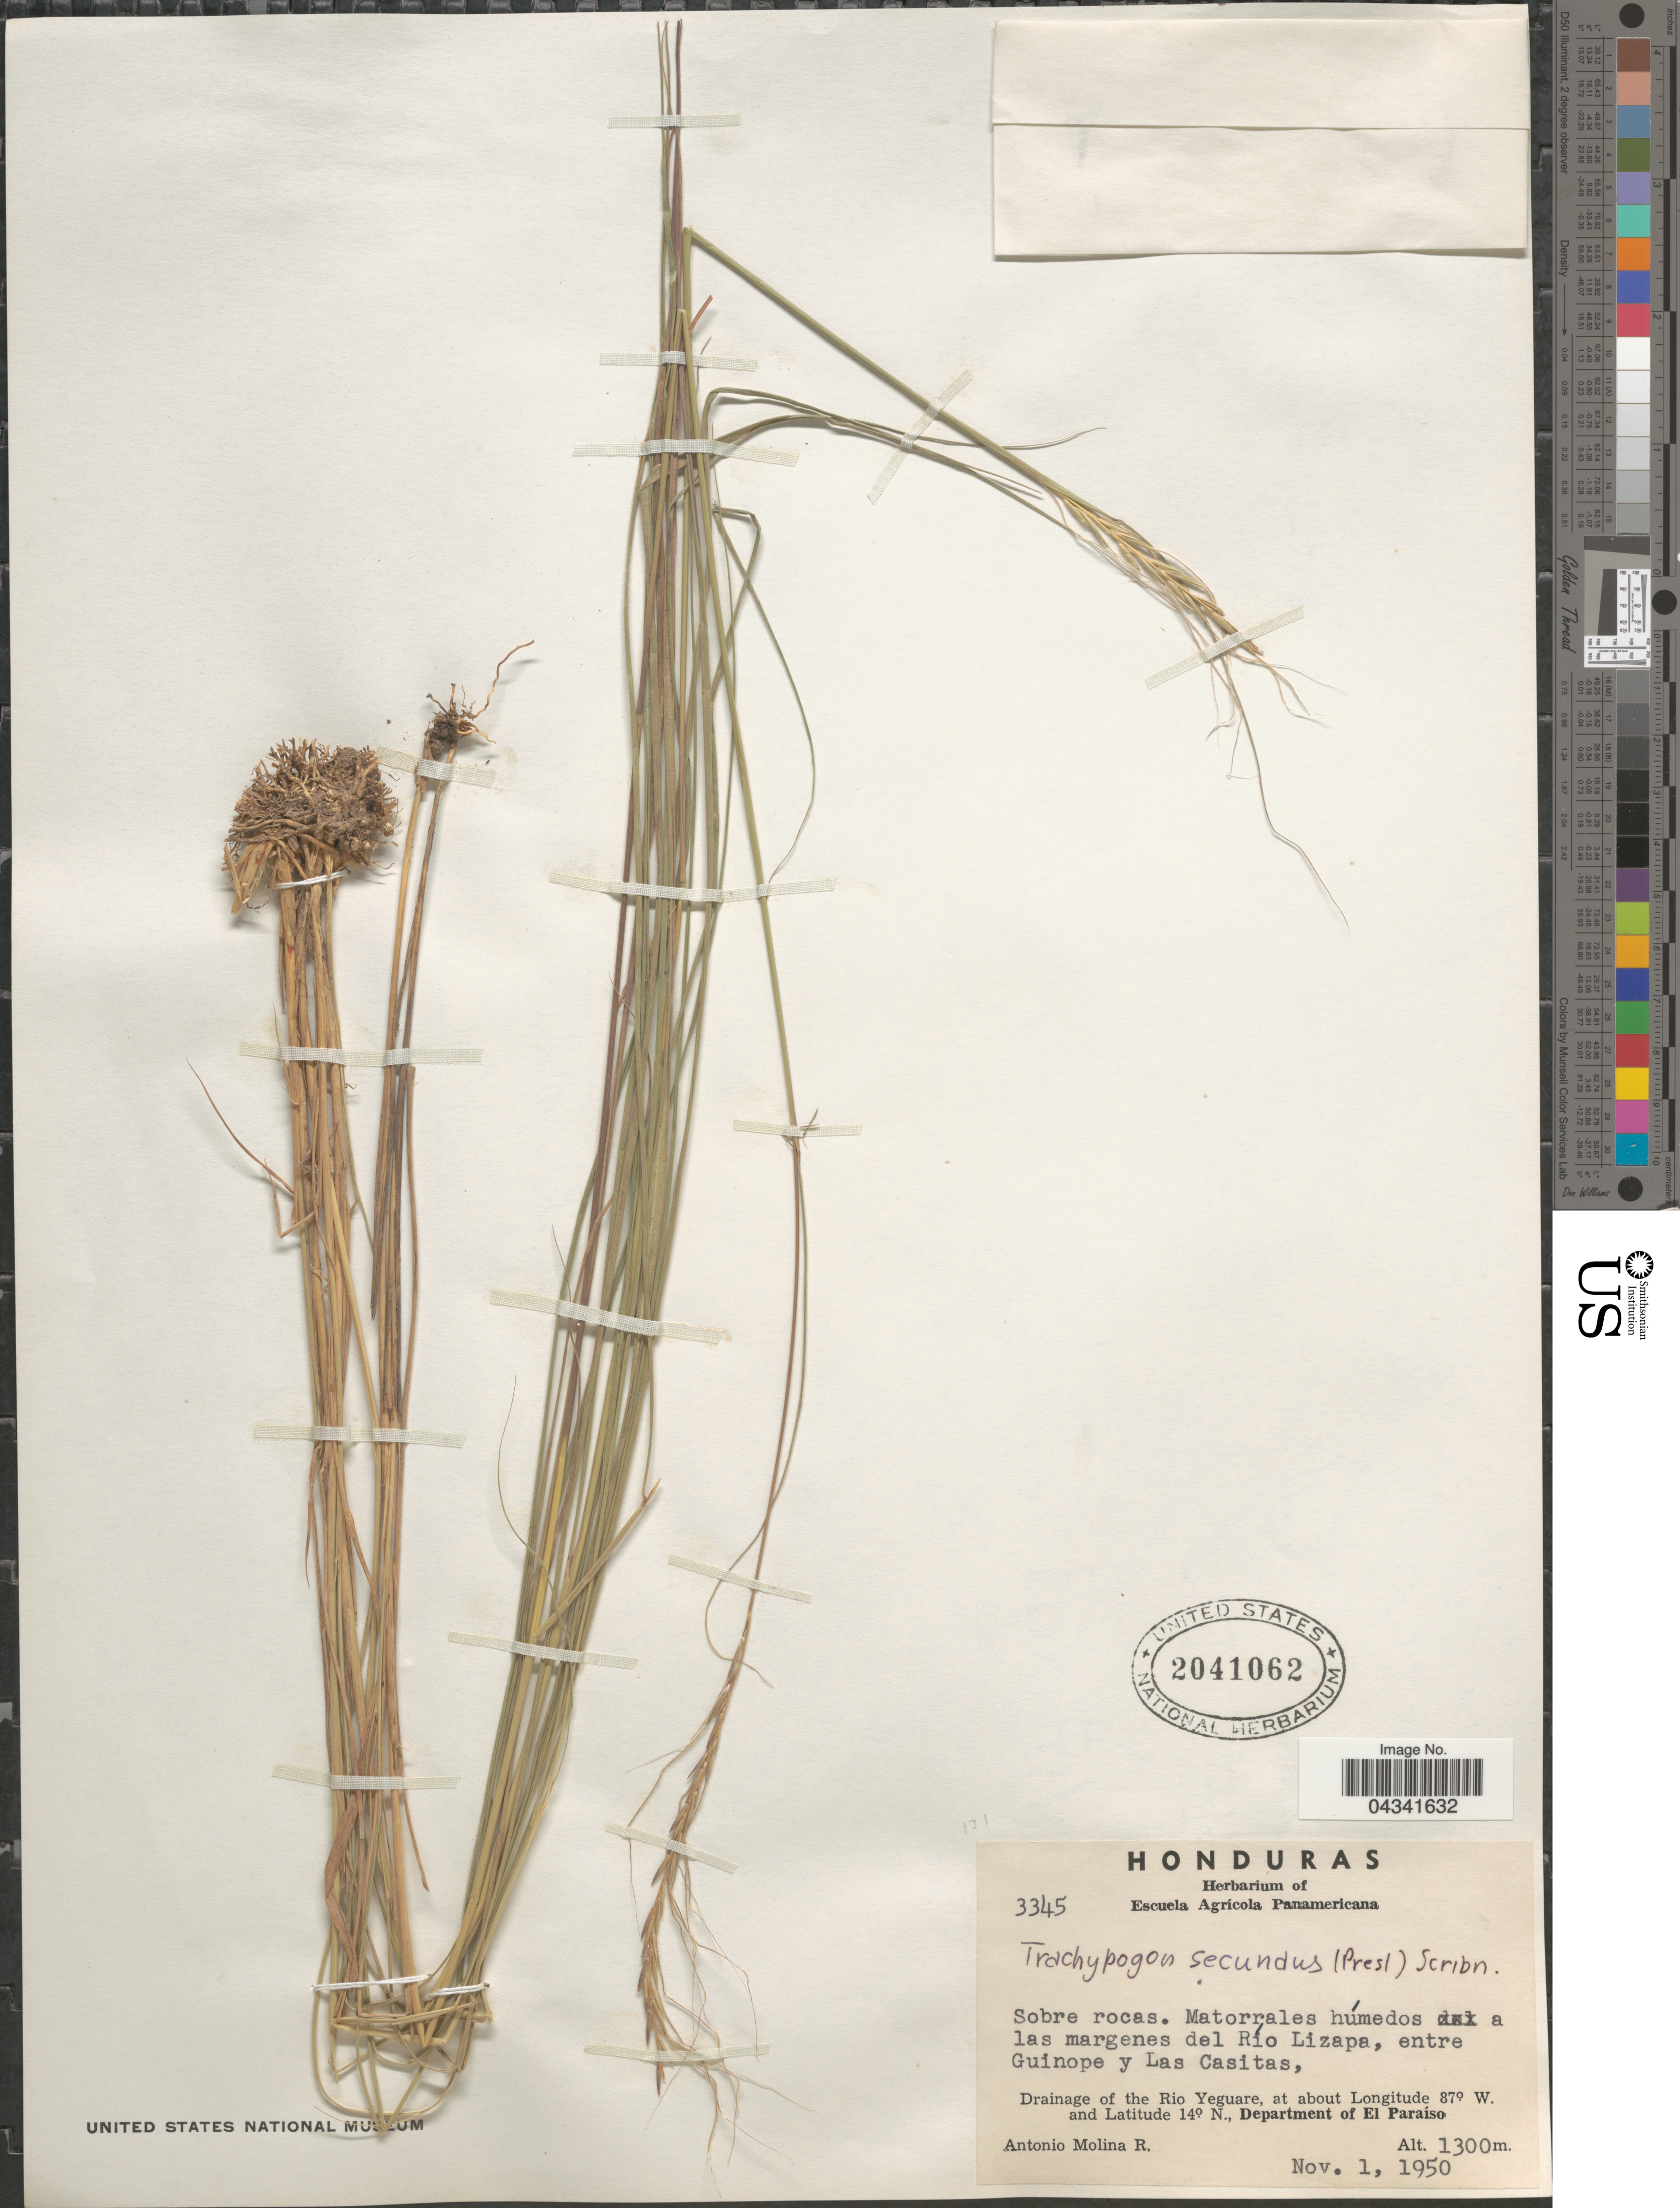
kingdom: Plantae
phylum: Tracheophyta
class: Liliopsida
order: Poales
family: Poaceae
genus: Trachypogon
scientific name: Trachypogon spicatus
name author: (L. f.) Kuntze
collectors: A. Molina R.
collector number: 3345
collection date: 1950-11-01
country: Honduras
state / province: El Paraiso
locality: Drainage of the Rio Yeguare. Department of El Paraíso.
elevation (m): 1300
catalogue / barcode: US 2041062